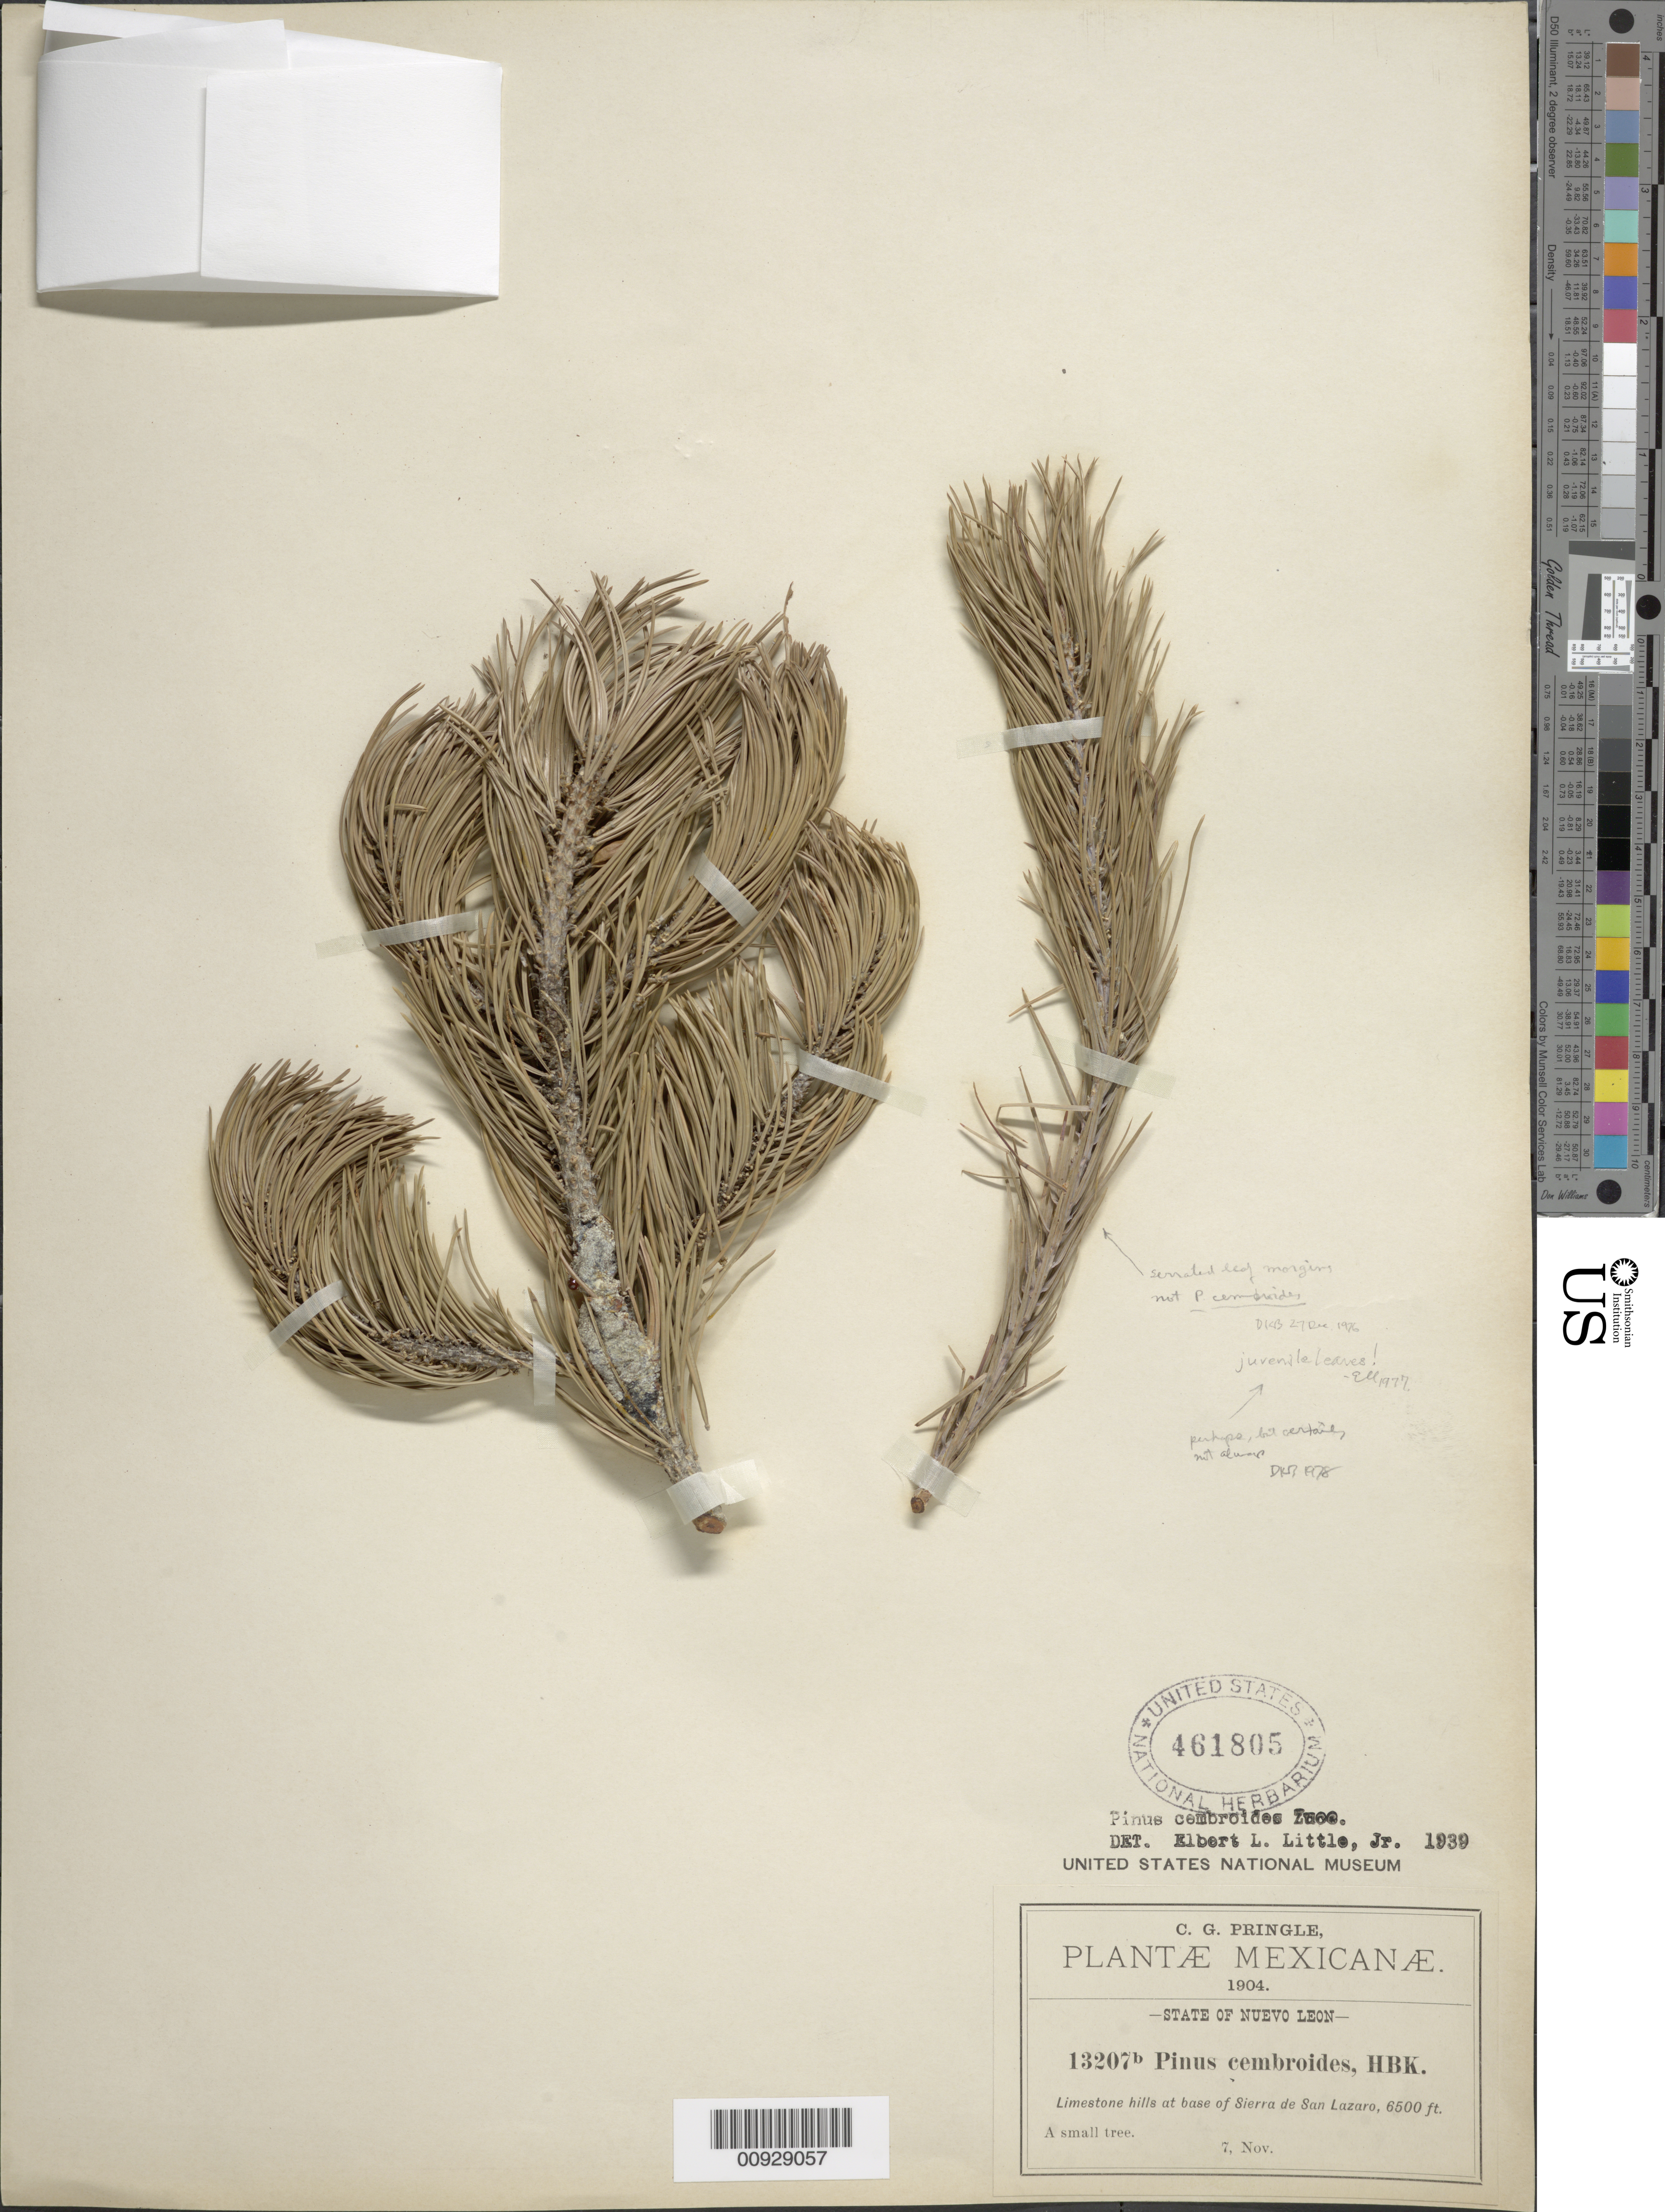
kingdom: Plantae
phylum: Tracheophyta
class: Pinopsida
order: Pinales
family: Pinaceae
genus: Pinus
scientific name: Pinus cembroides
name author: Zucc.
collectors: C. G. Pringle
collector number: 1320 b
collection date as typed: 07 Nov 1904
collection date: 1904-11-07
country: Mexico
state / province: Nuevo León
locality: At base Sierra San Lazaro.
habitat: Limestone hills at base of Sierra.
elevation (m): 1981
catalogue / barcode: US 461805